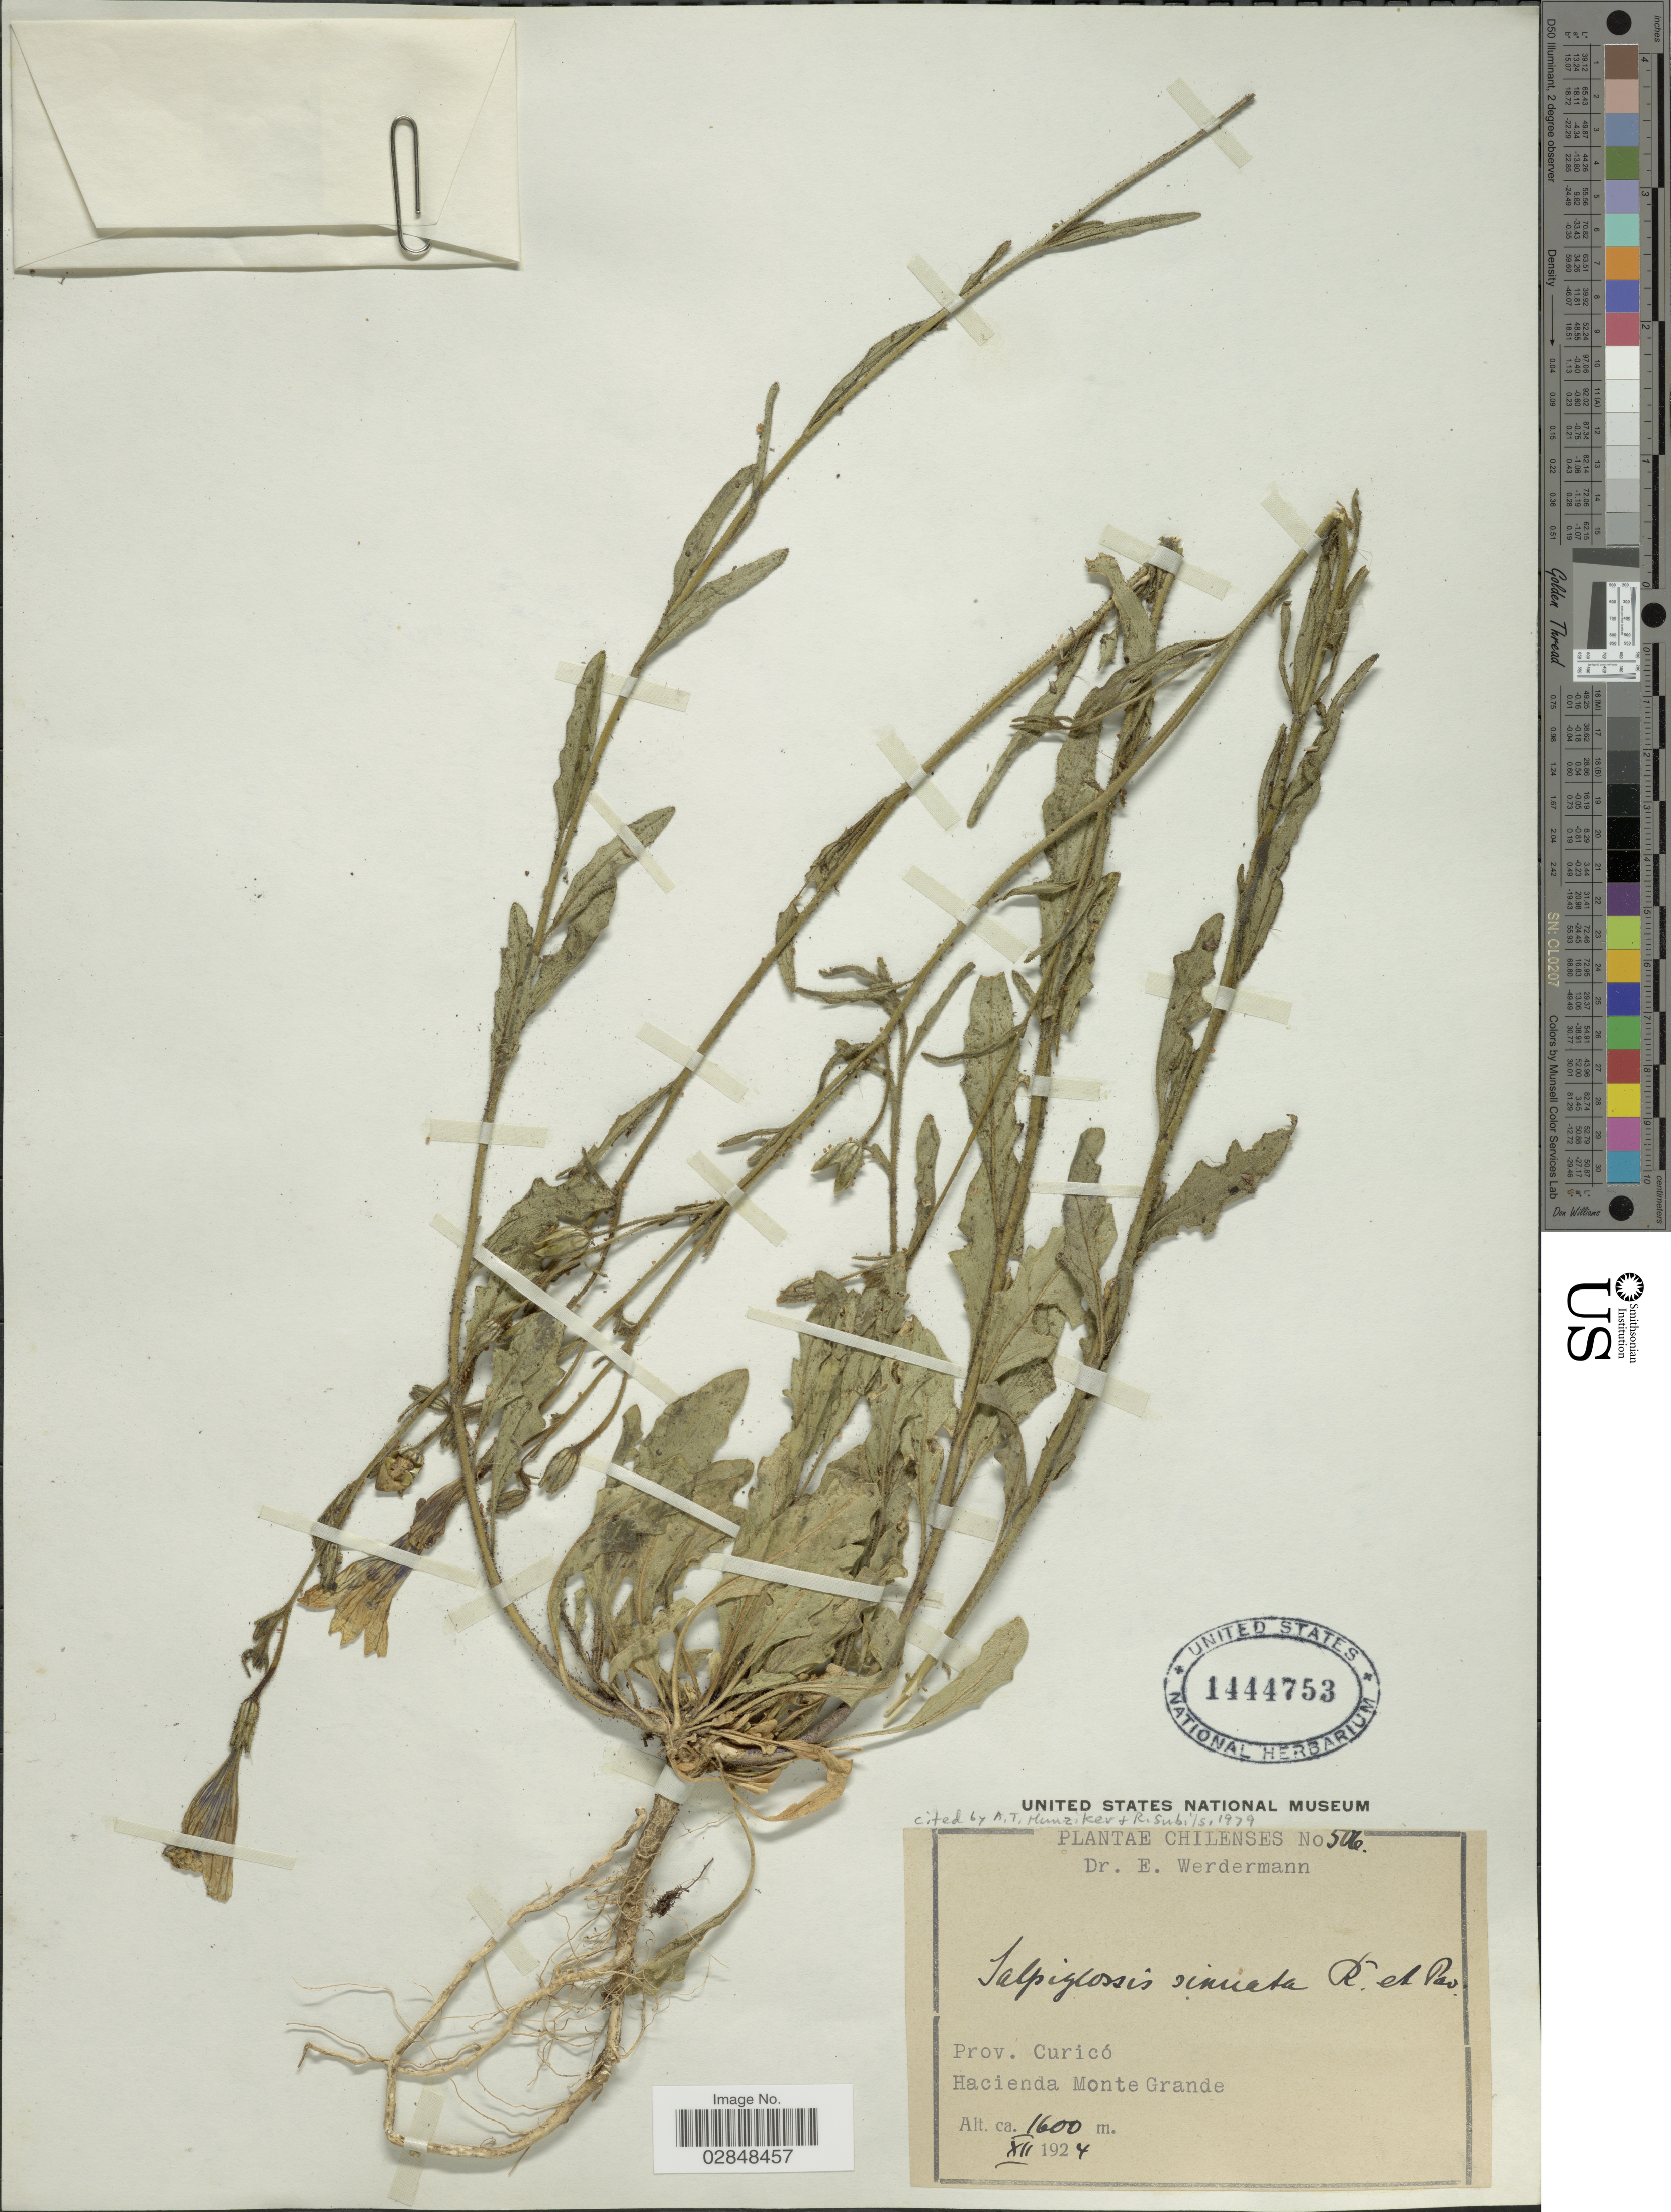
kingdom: Plantae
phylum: Tracheophyta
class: Magnoliopsida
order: Solanales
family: Solanaceae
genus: Salpiglossis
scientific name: Salpiglossis sinuata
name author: Ruiz & Pav.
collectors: E. Werdermann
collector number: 506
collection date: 1924-12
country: Chile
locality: Prov. Curicó. Hacienda Monte Grande.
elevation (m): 1600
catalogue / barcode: US 1444753